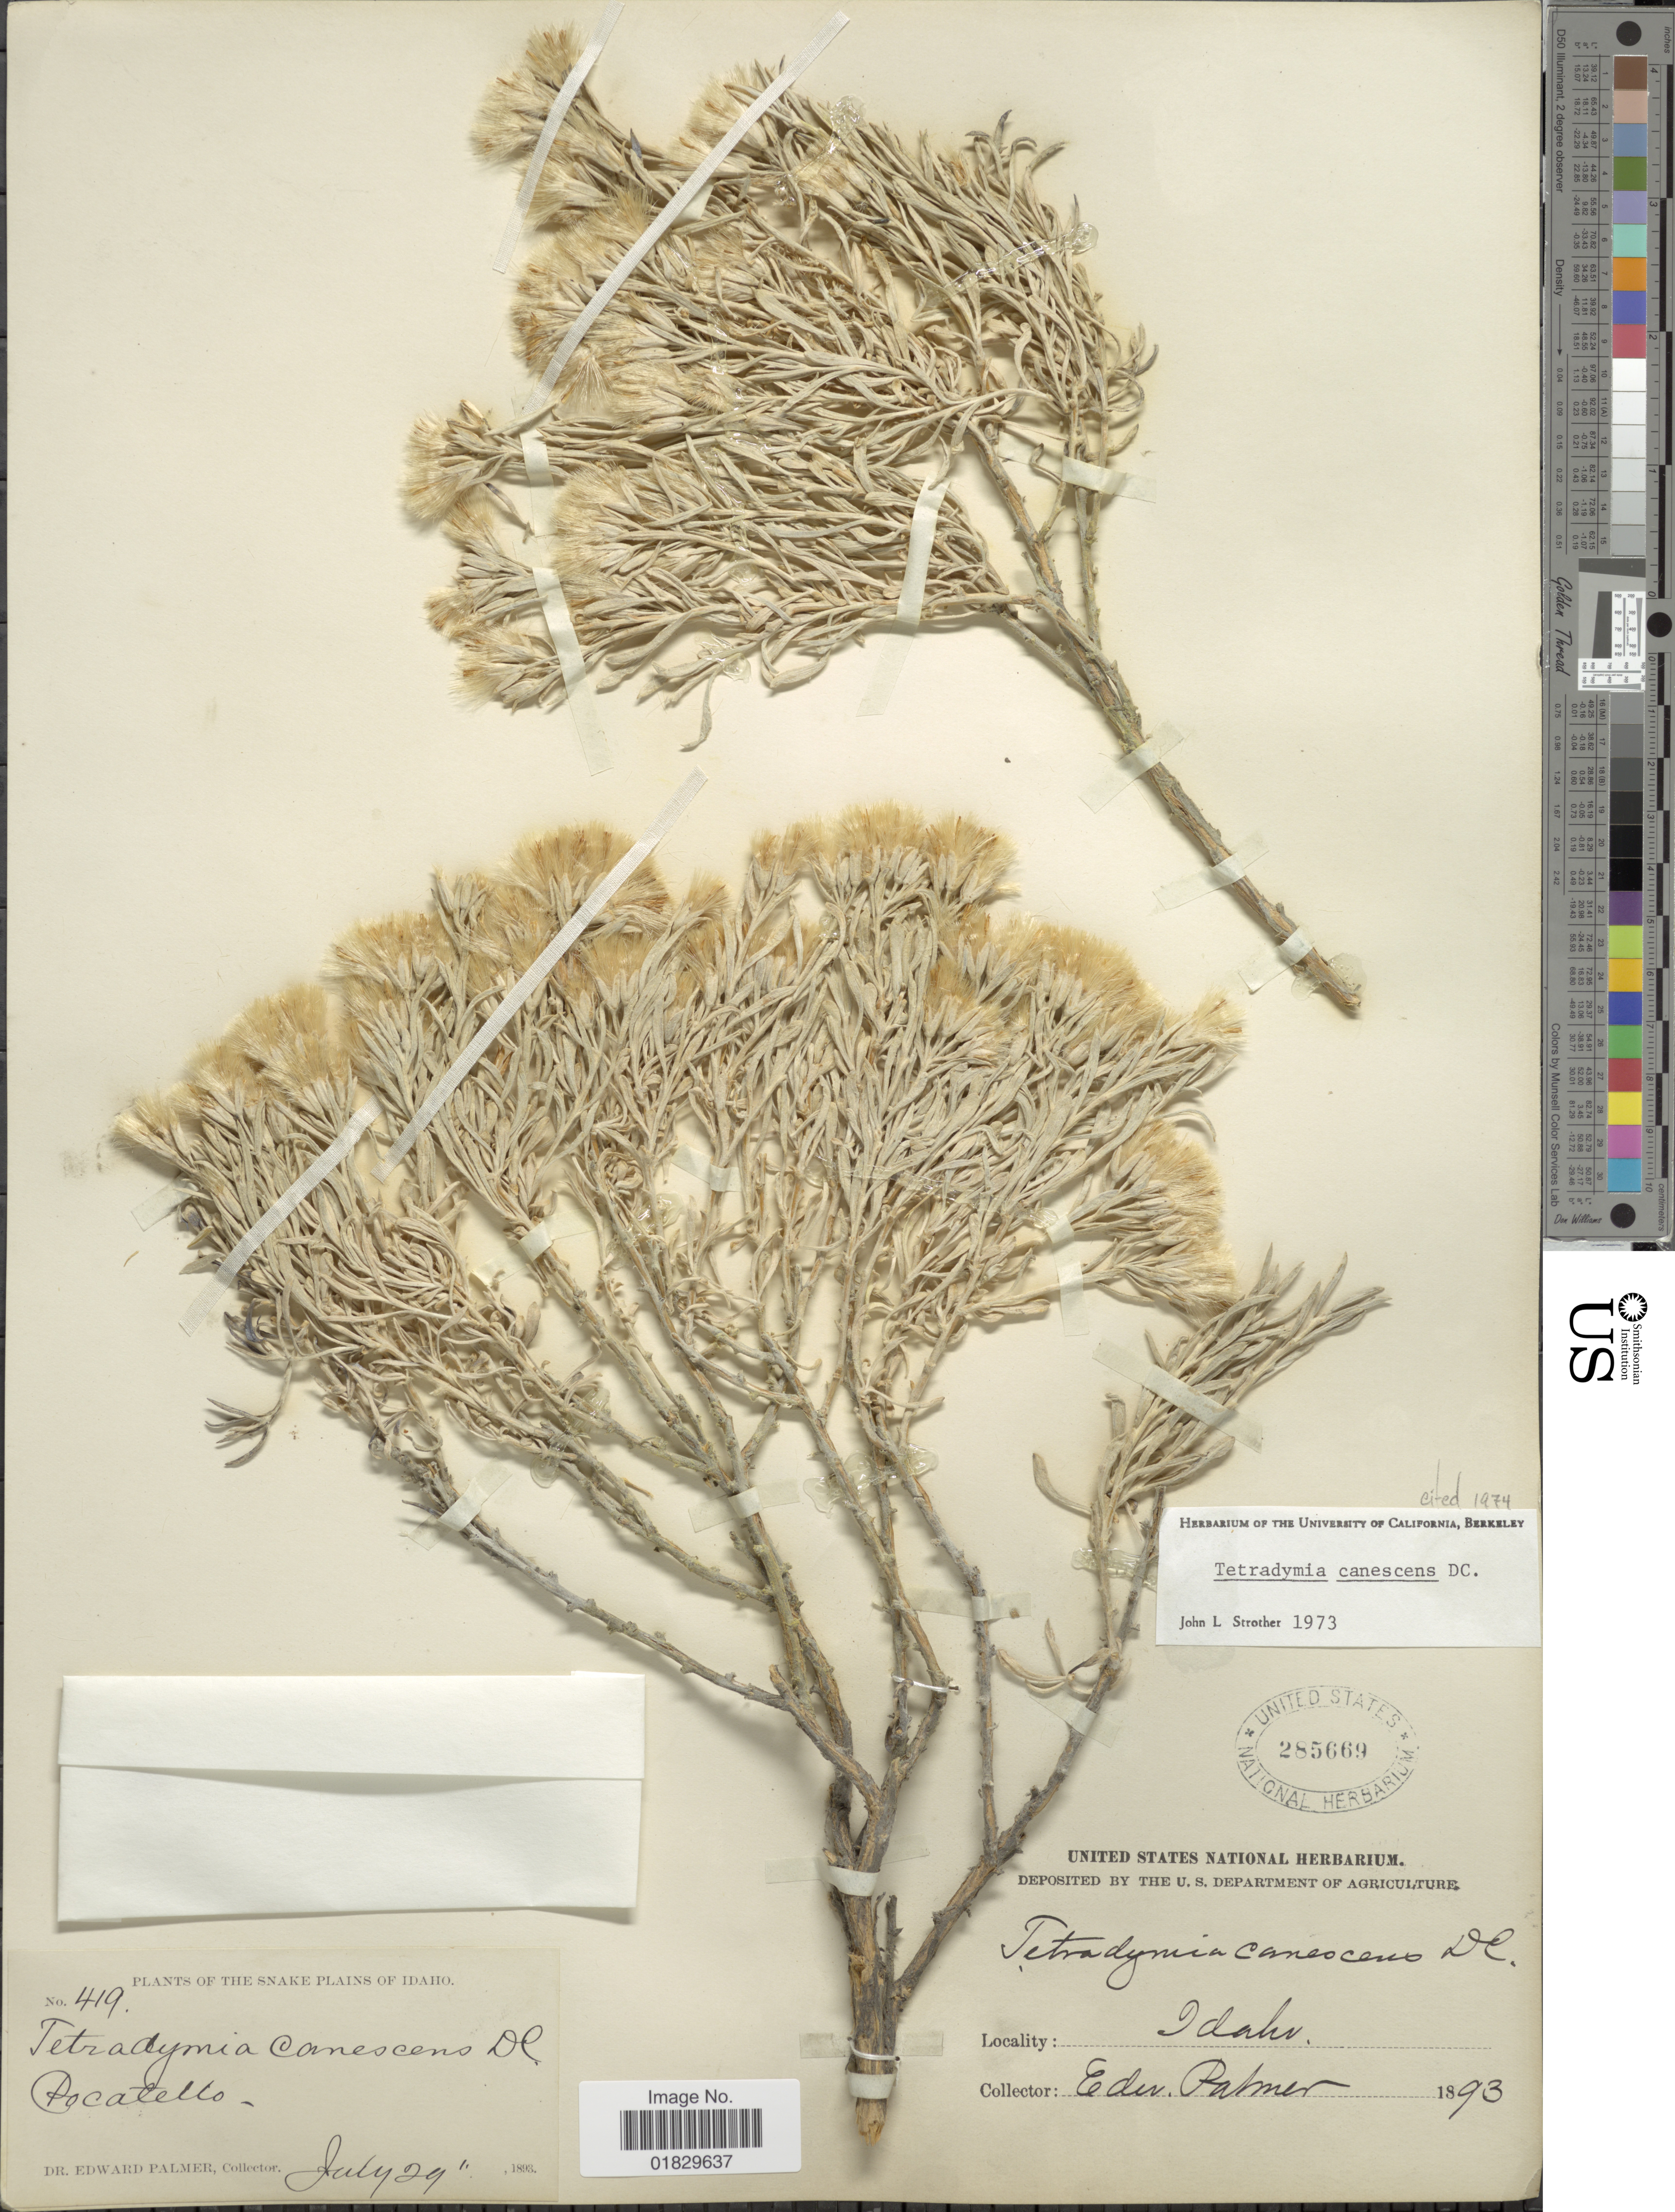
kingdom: Plantae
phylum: Tracheophyta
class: Magnoliopsida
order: Asterales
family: Asteraceae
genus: Tetradymia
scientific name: Tetradymia canescens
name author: DC.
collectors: E. Palmer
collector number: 419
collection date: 1893-07-29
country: United States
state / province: Idaho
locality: Snake Plains of Idaho. Pocatello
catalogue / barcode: US 285669